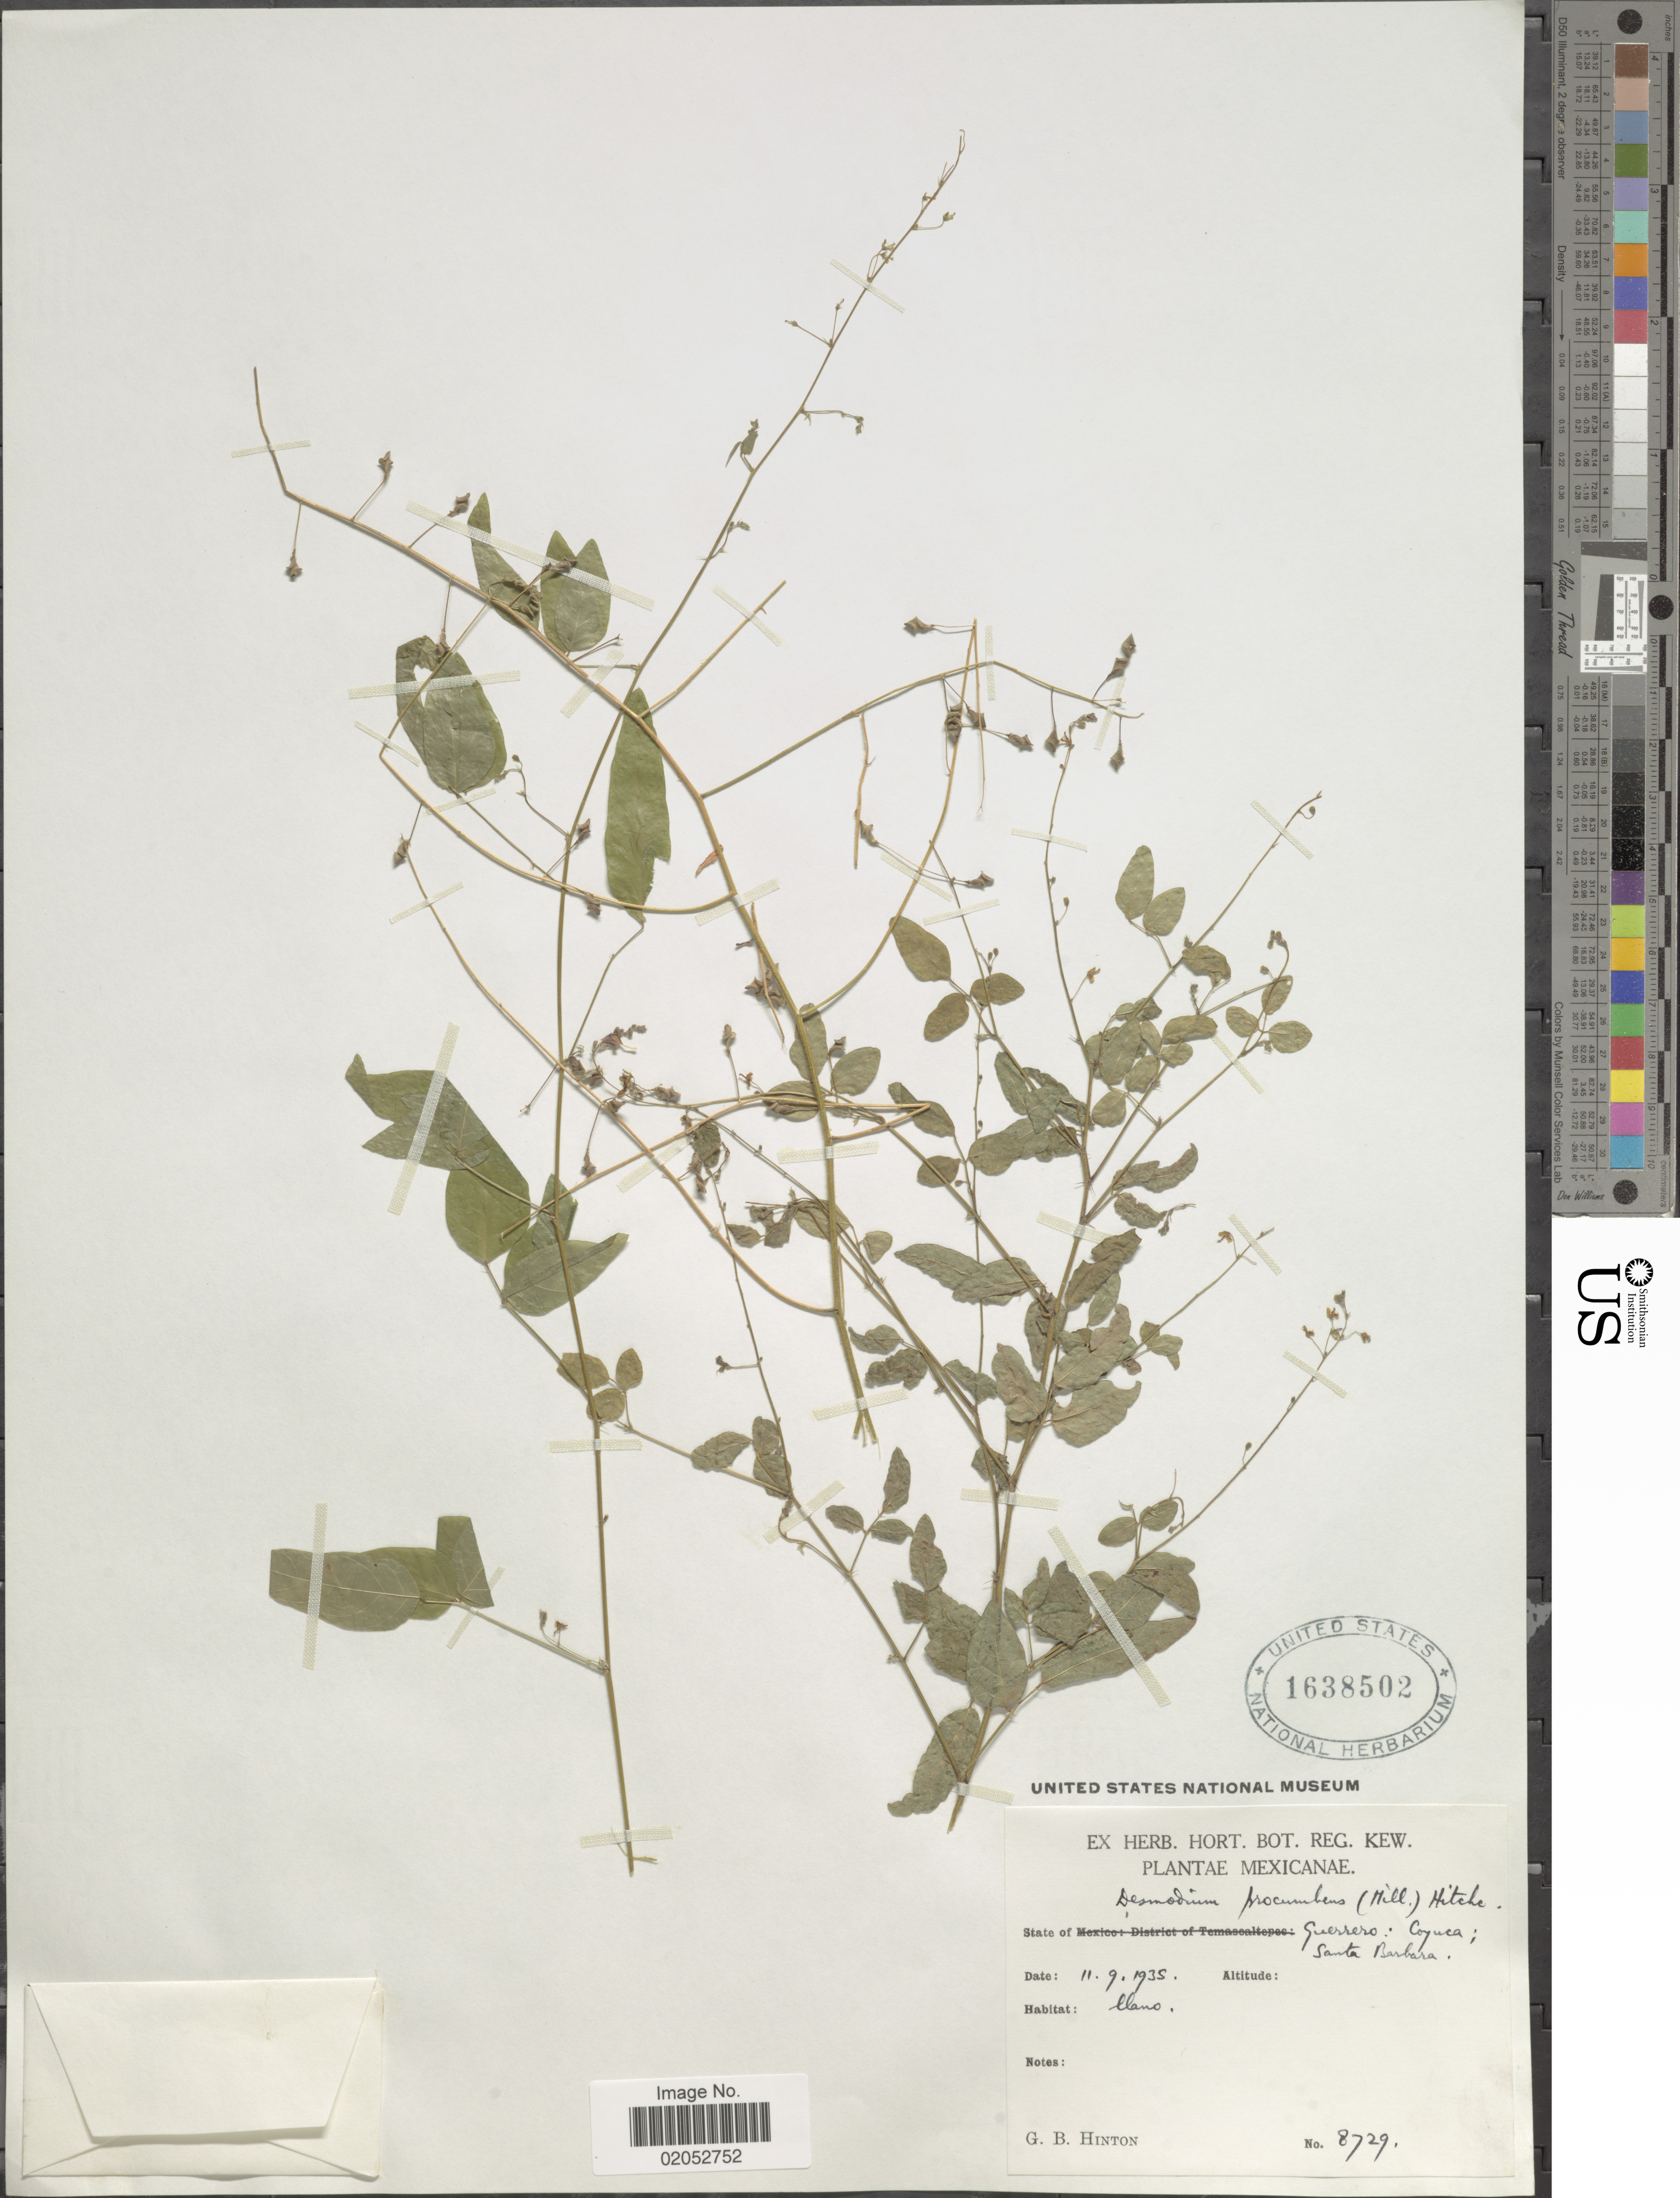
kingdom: Plantae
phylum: Tracheophyta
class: Magnoliopsida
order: Fabales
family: Fabaceae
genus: Desmodium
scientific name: Desmodium procumbens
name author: (Mill.) Hitchc.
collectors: G. B. Hinton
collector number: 8729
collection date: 1935-09-11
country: Mexico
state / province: Guerrero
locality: State of Guerrero: Coyuca, Santa Barbara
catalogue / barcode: US 1638505